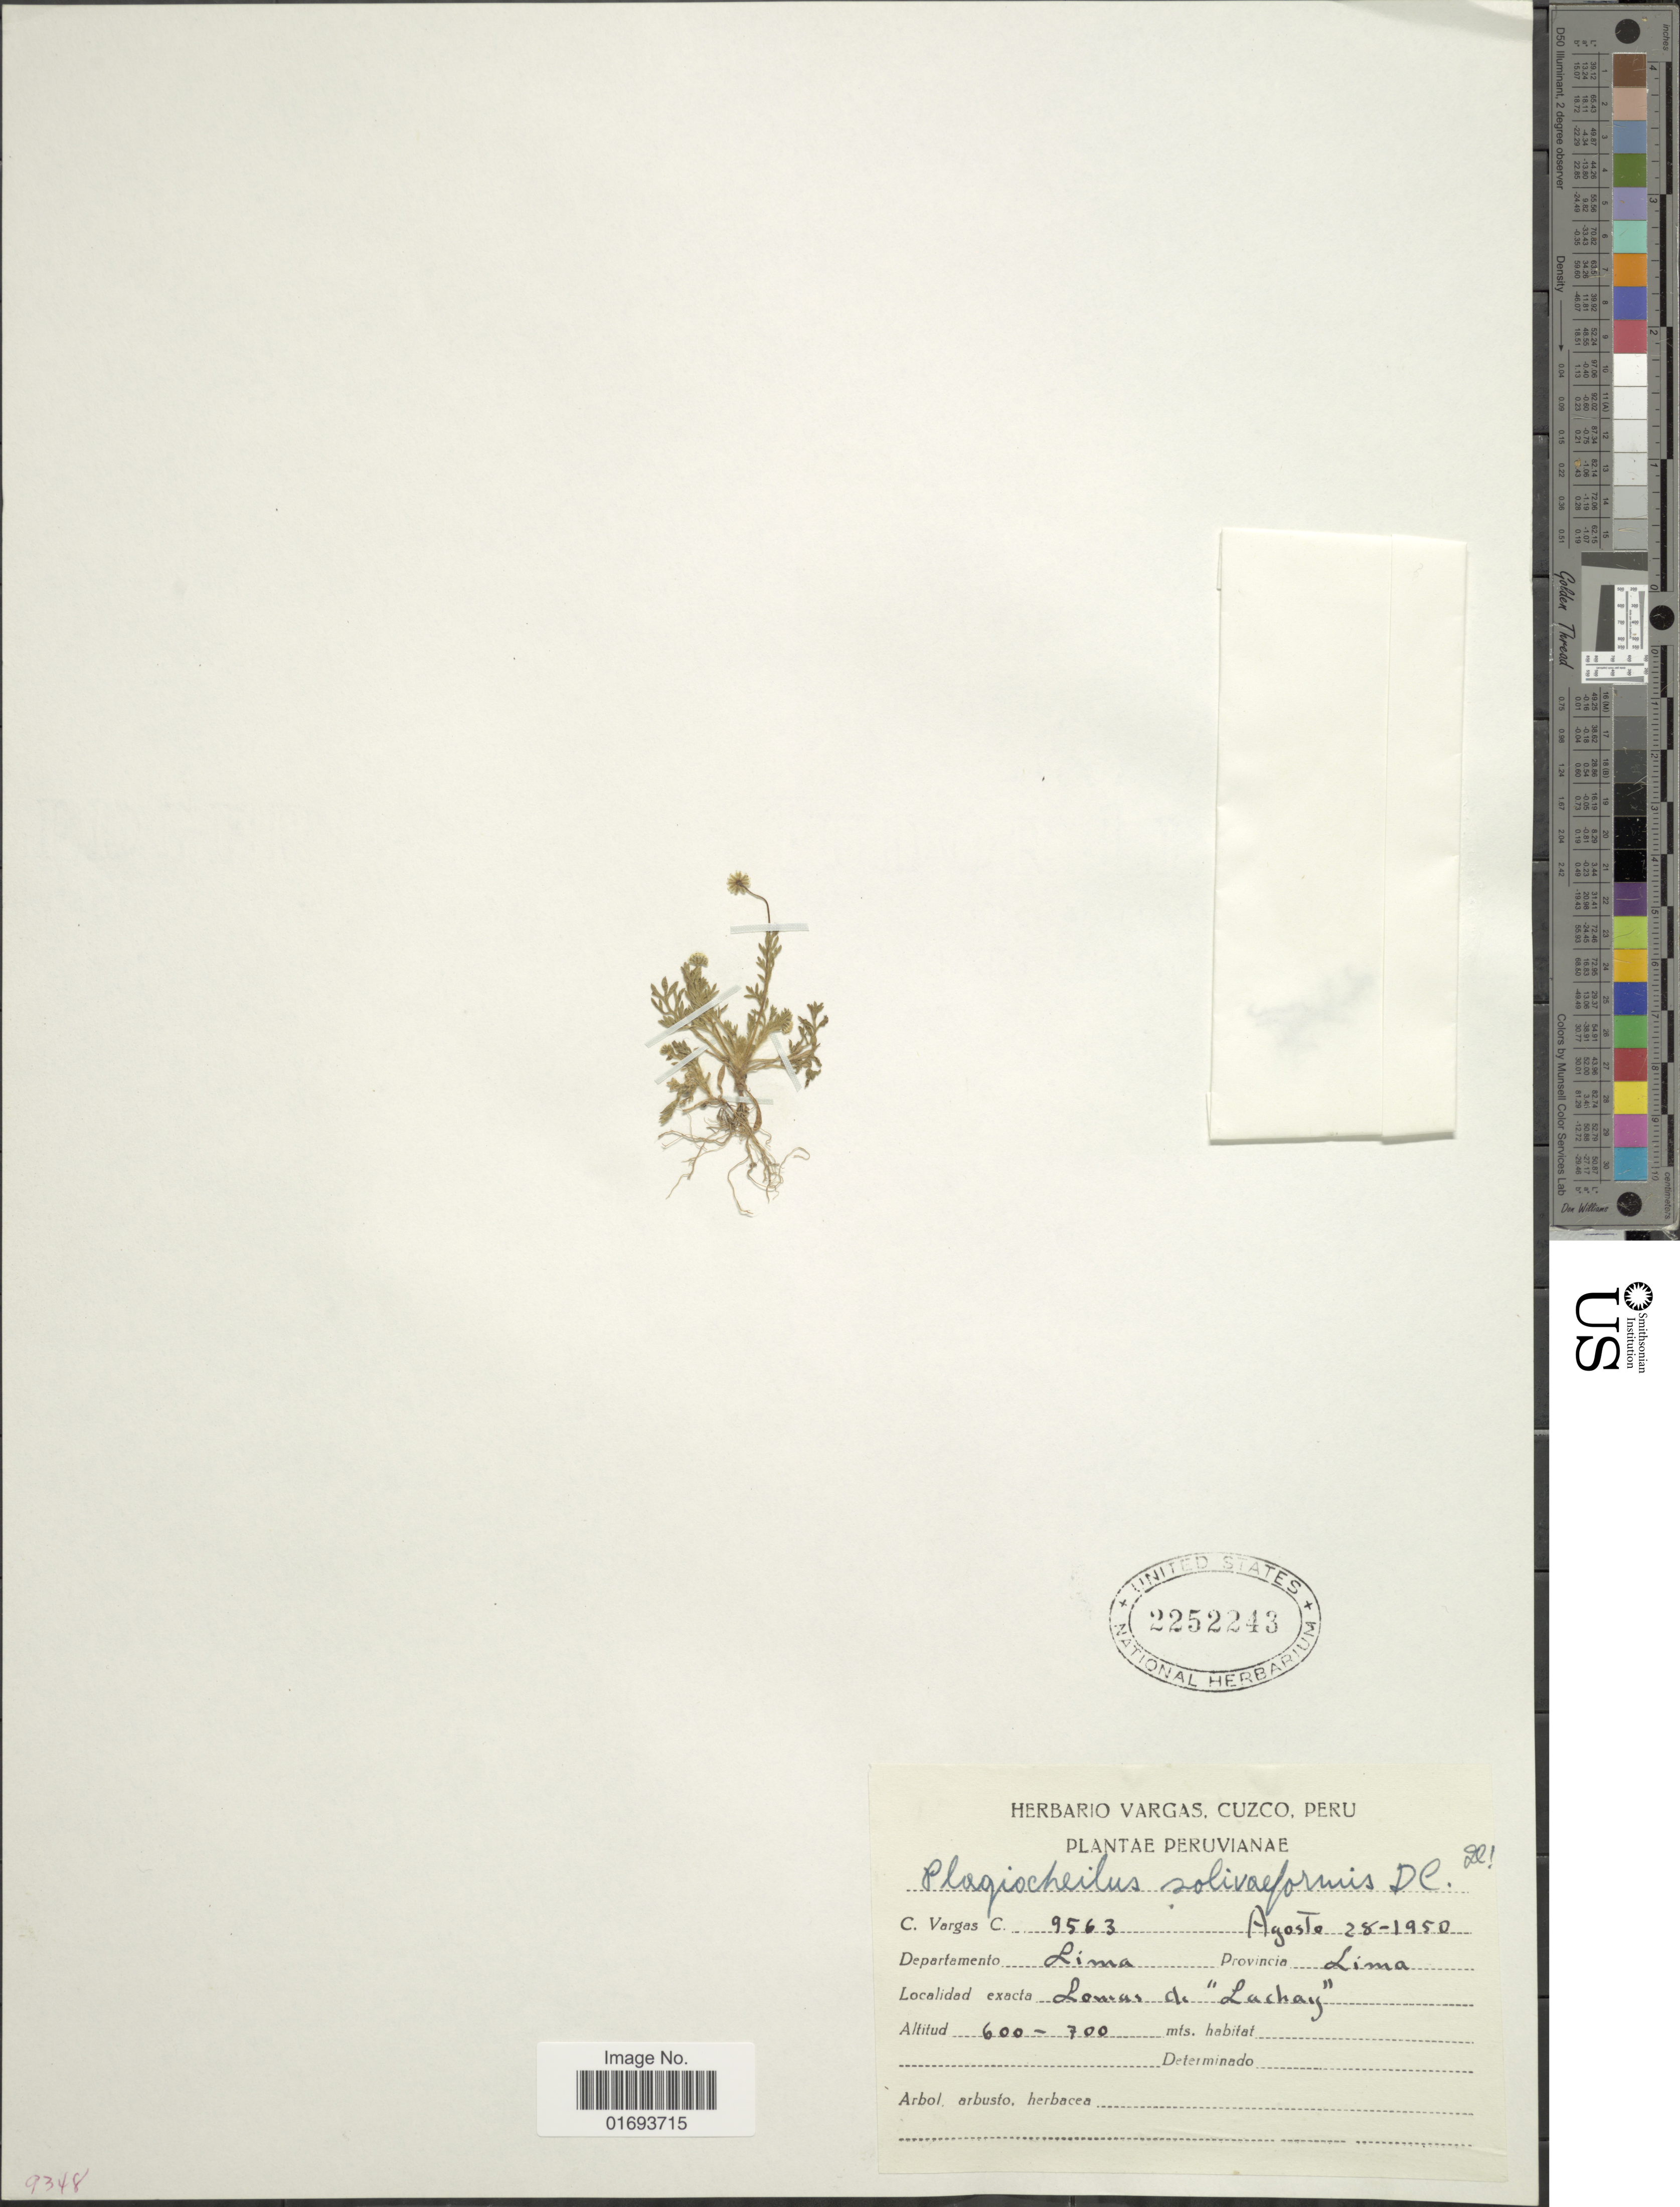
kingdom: Plantae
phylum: Tracheophyta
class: Magnoliopsida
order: Asterales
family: Asteraceae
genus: Plagiocheilus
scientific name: Plagiocheilus solivaeformis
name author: DC.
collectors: C. Vargas Calderón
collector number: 9563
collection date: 1950-08-28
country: Peru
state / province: Lima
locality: Departamento Lima. Provincia Lima. Lomas de "Lachay"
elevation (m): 600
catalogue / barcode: US 2252243